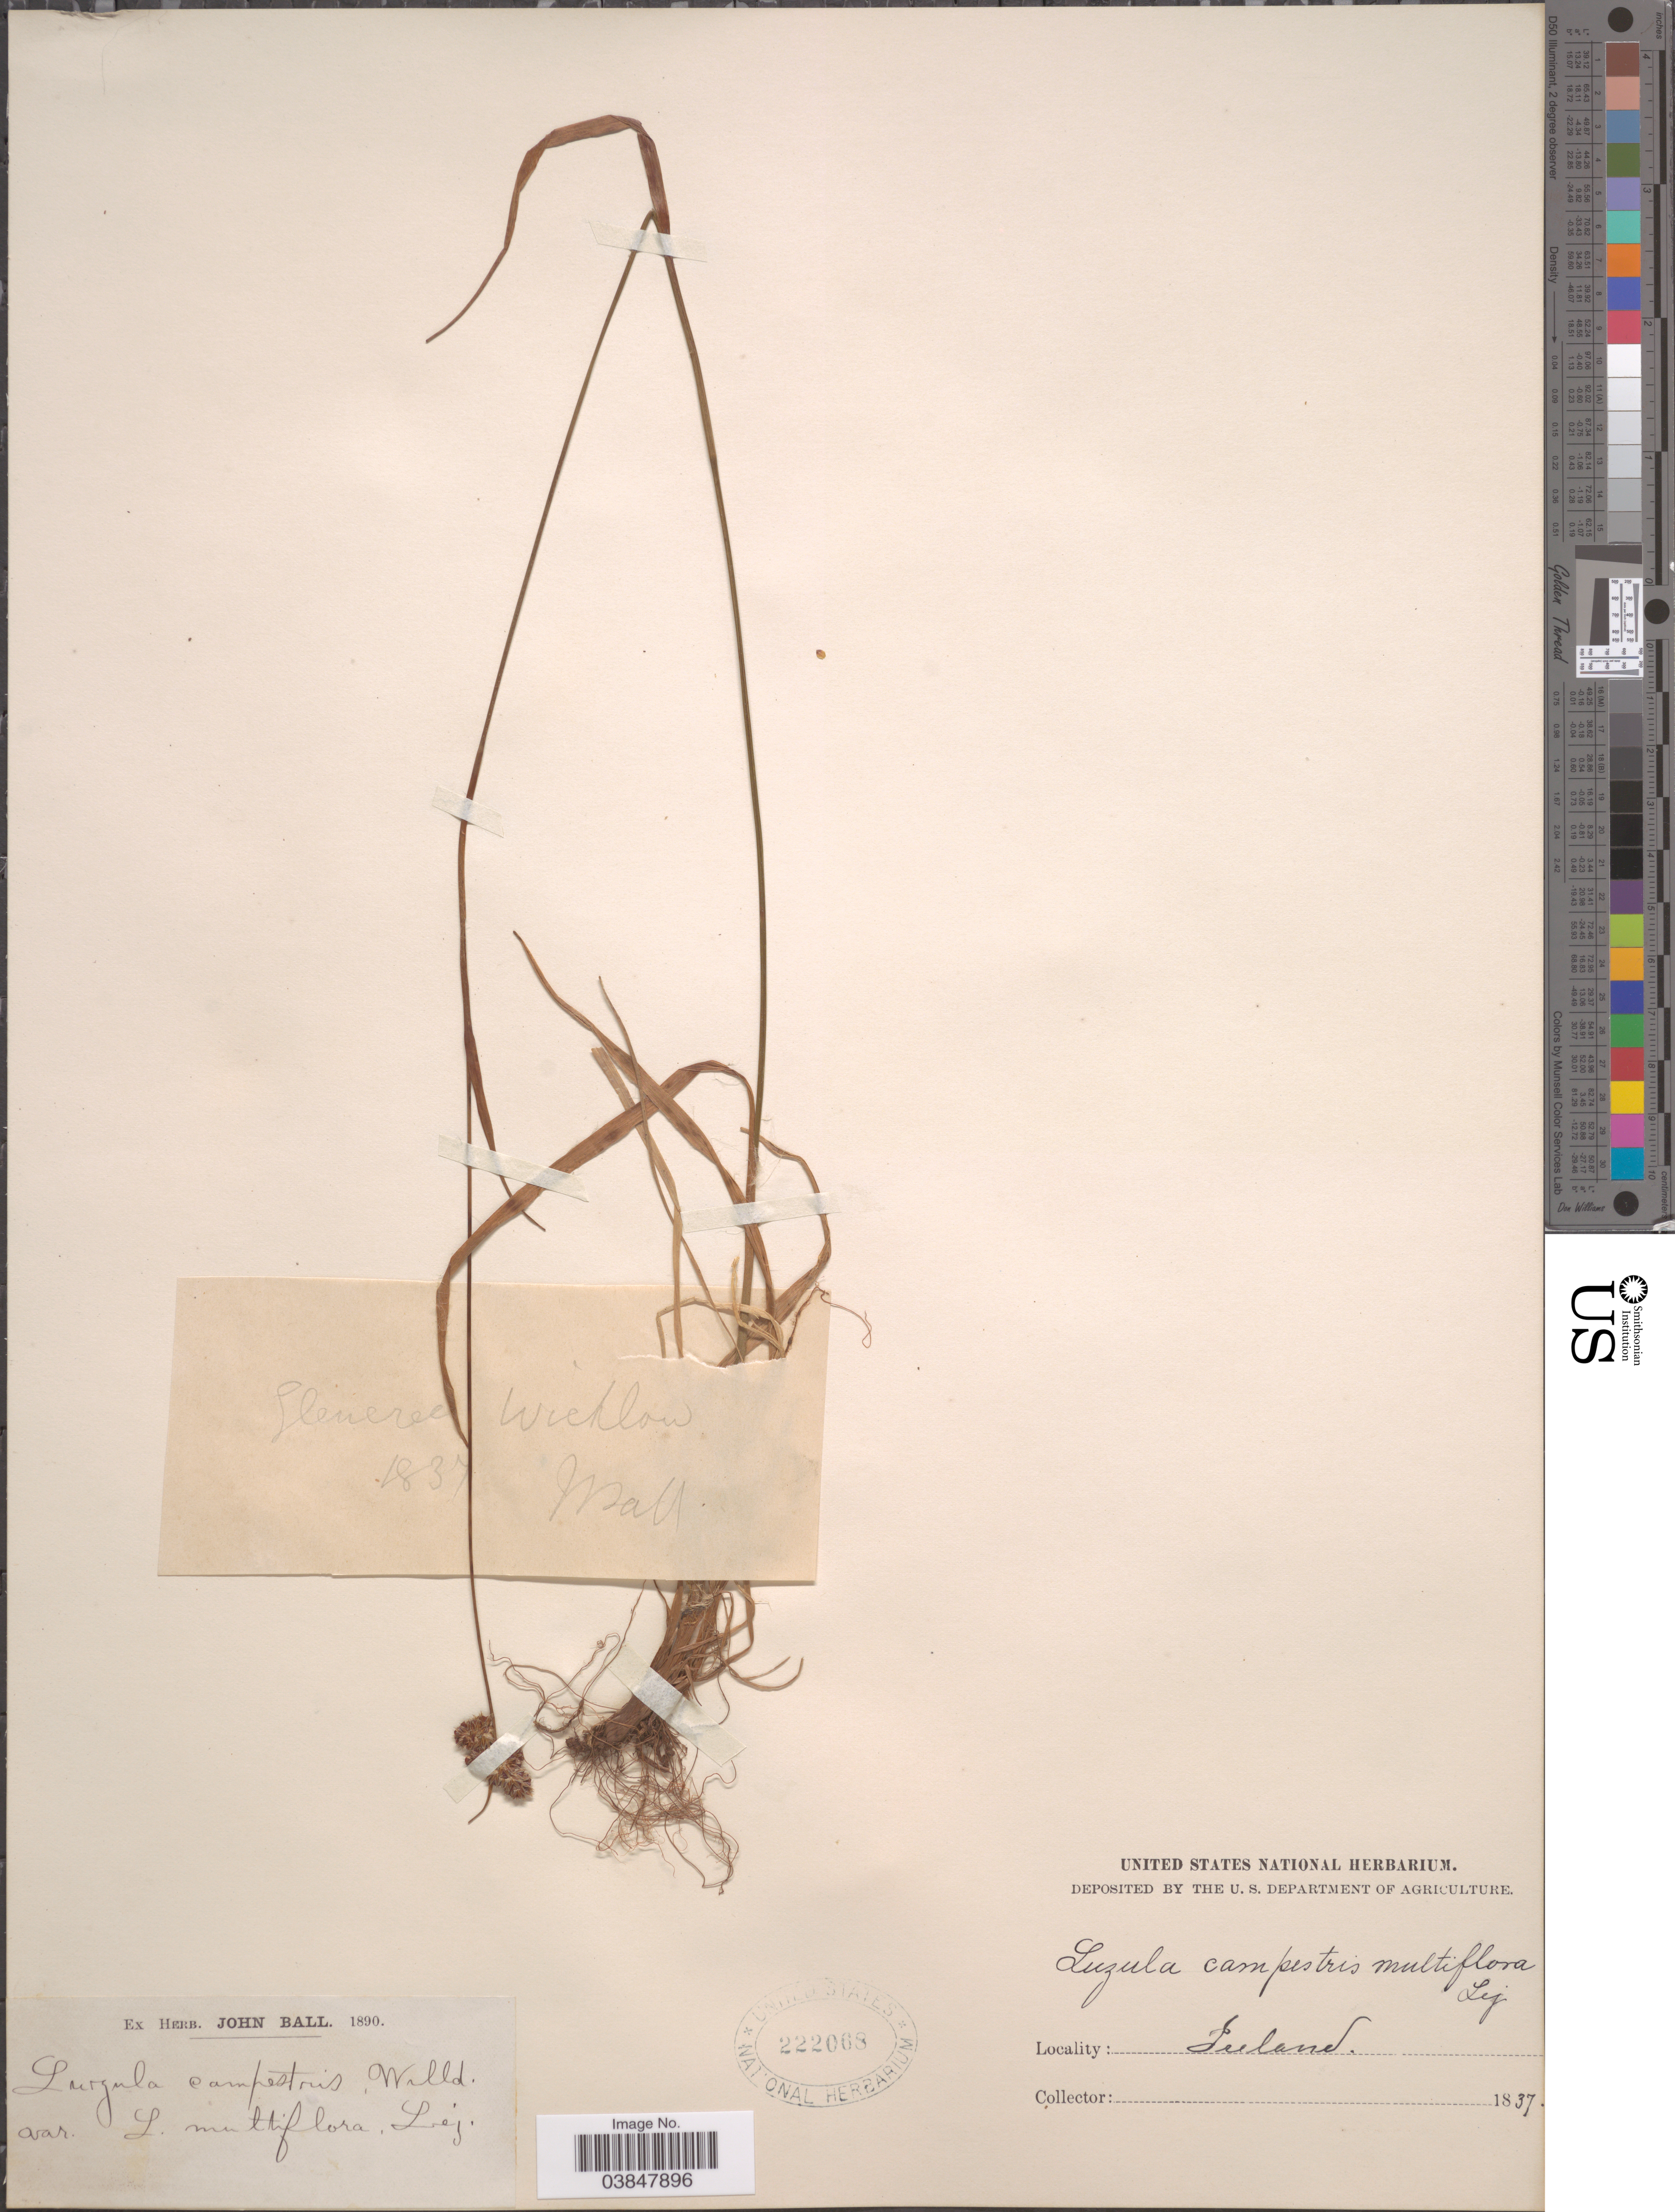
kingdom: Plantae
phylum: Tracheophyta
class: Liliopsida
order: Poales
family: Juncaceae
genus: Luzula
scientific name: Luzula multiflora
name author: (Ehrh.) Lej.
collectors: ex herb. John Ball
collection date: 1837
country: Iceland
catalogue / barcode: US 222068